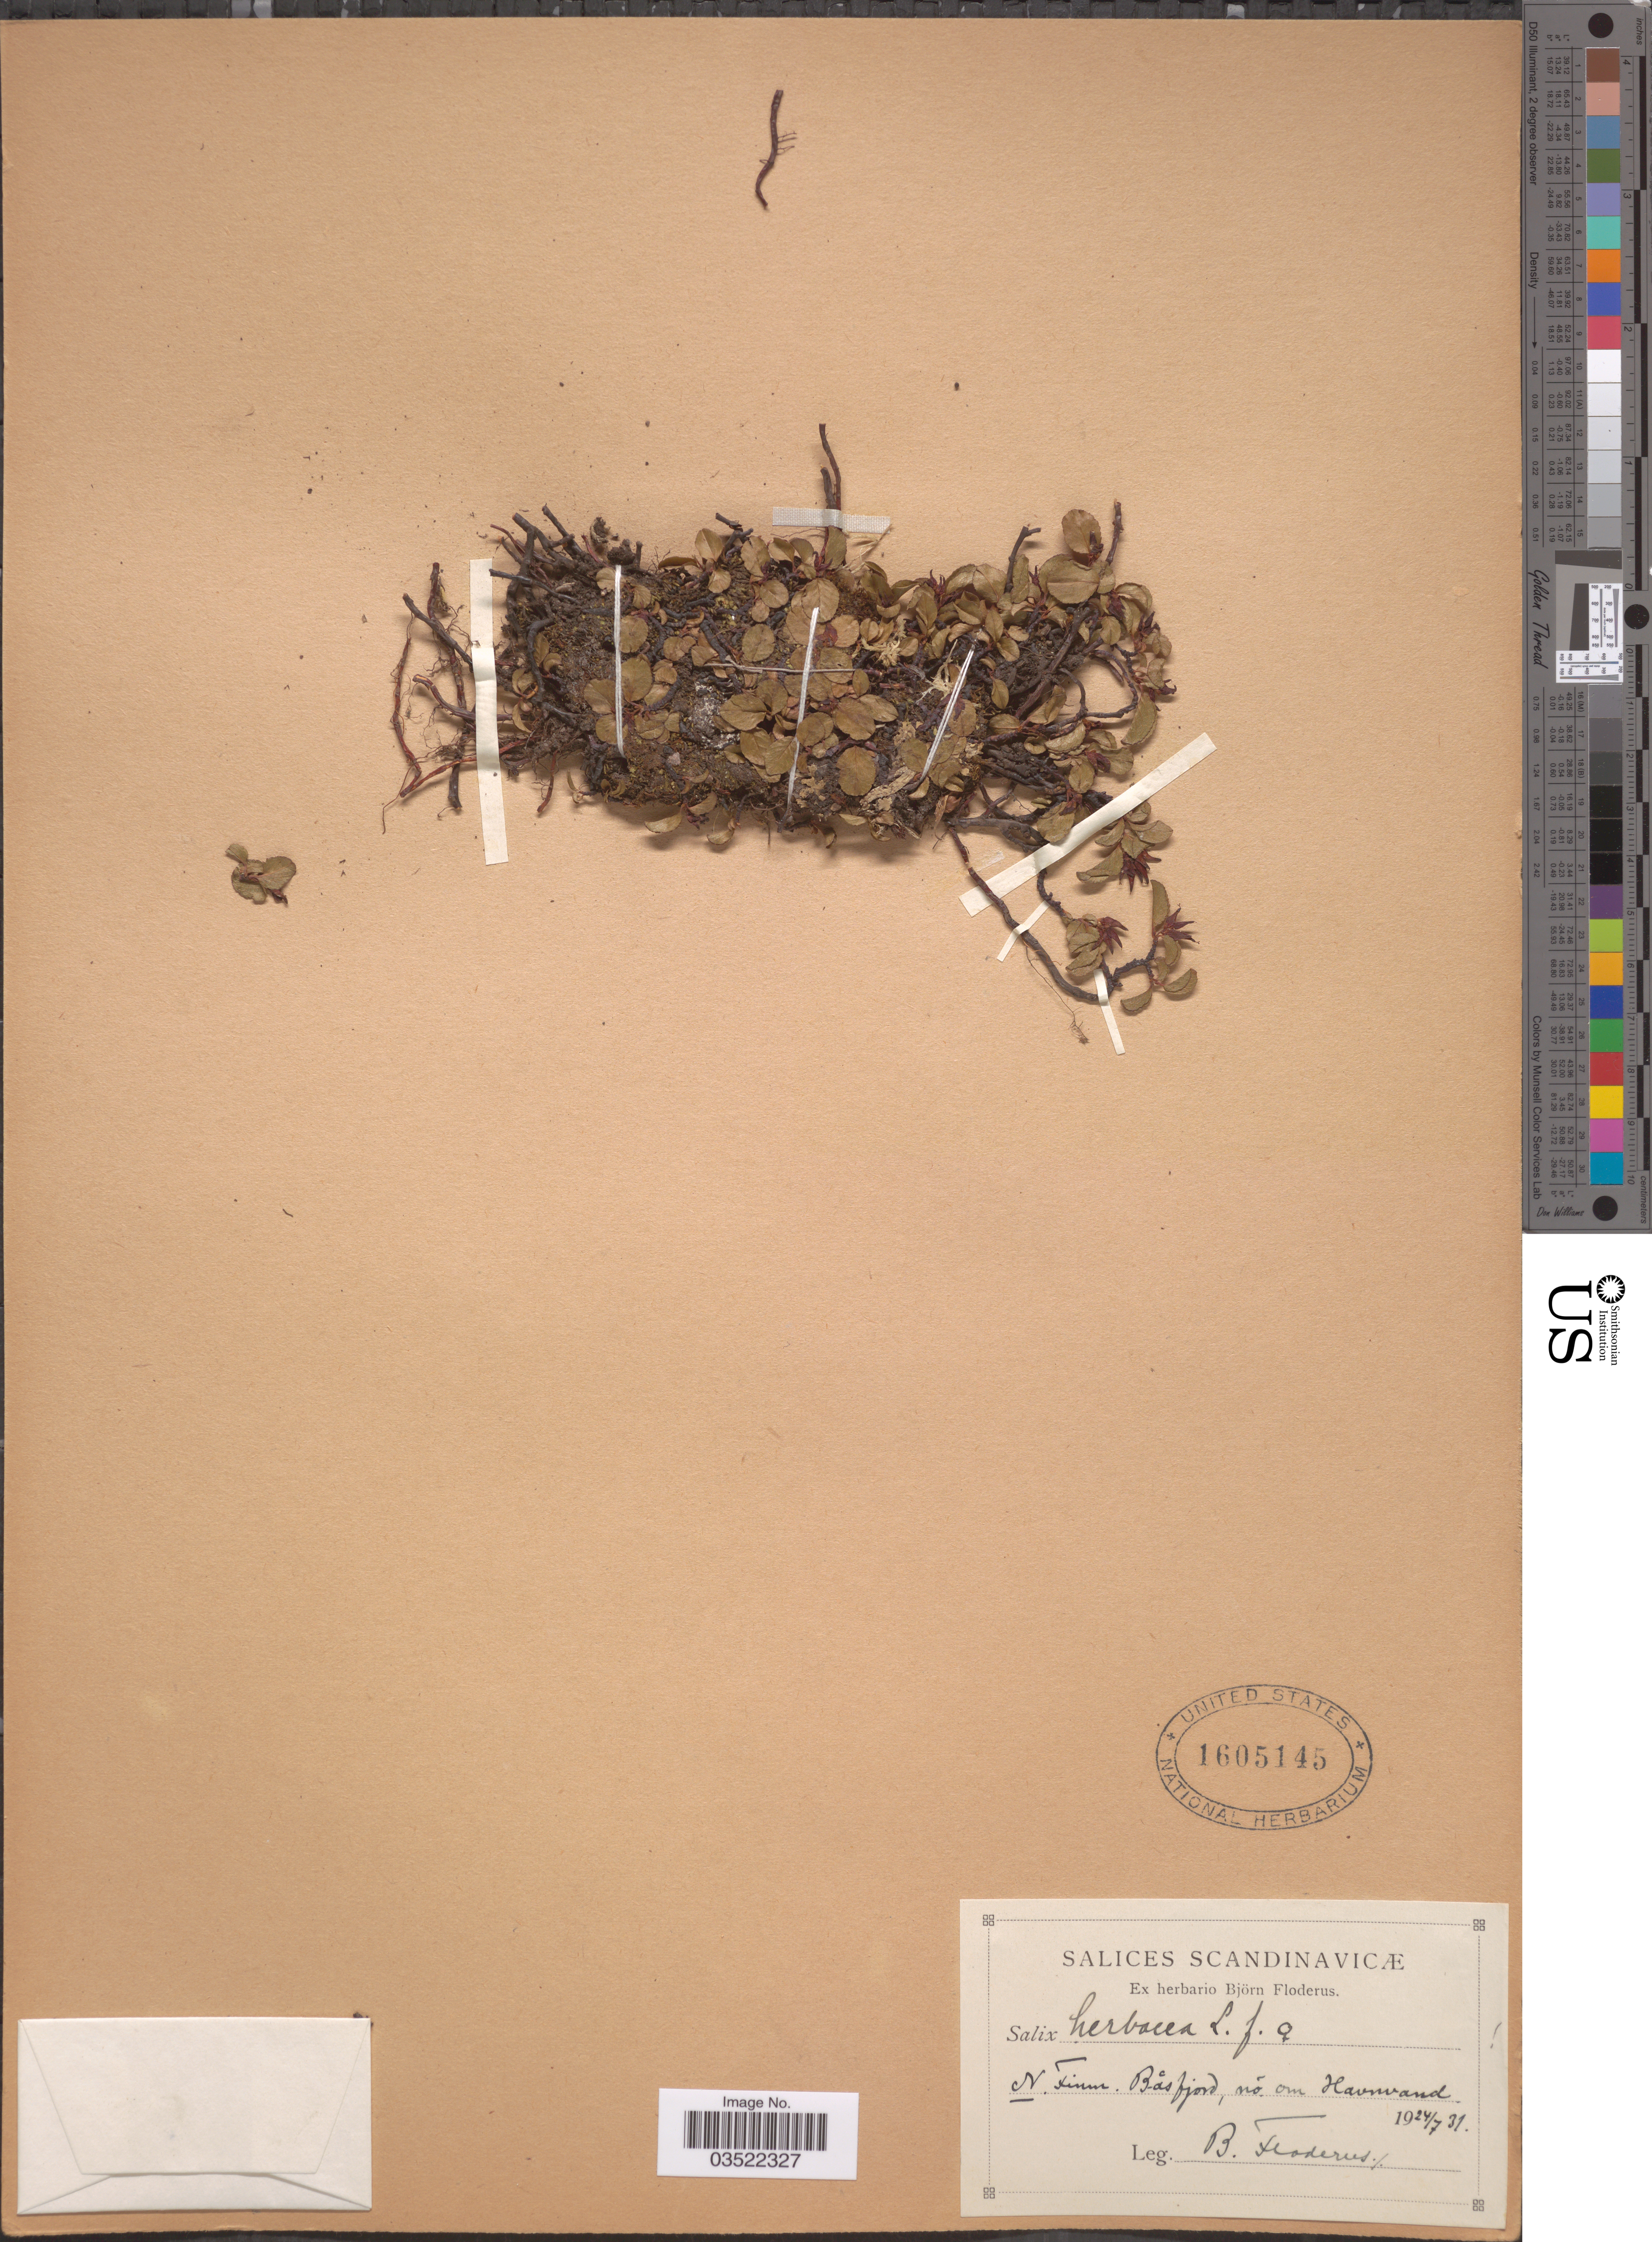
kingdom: Plantae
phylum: Tracheophyta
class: Magnoliopsida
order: Malpighiales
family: Salicaceae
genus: Salix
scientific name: Salix herbacea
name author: L.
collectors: B. G. O. Floderus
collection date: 1931-07-24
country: Norway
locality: Scandinavicæ. N. Finm. Båsfjord, nõ. om Havnvand.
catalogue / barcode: US 1605145